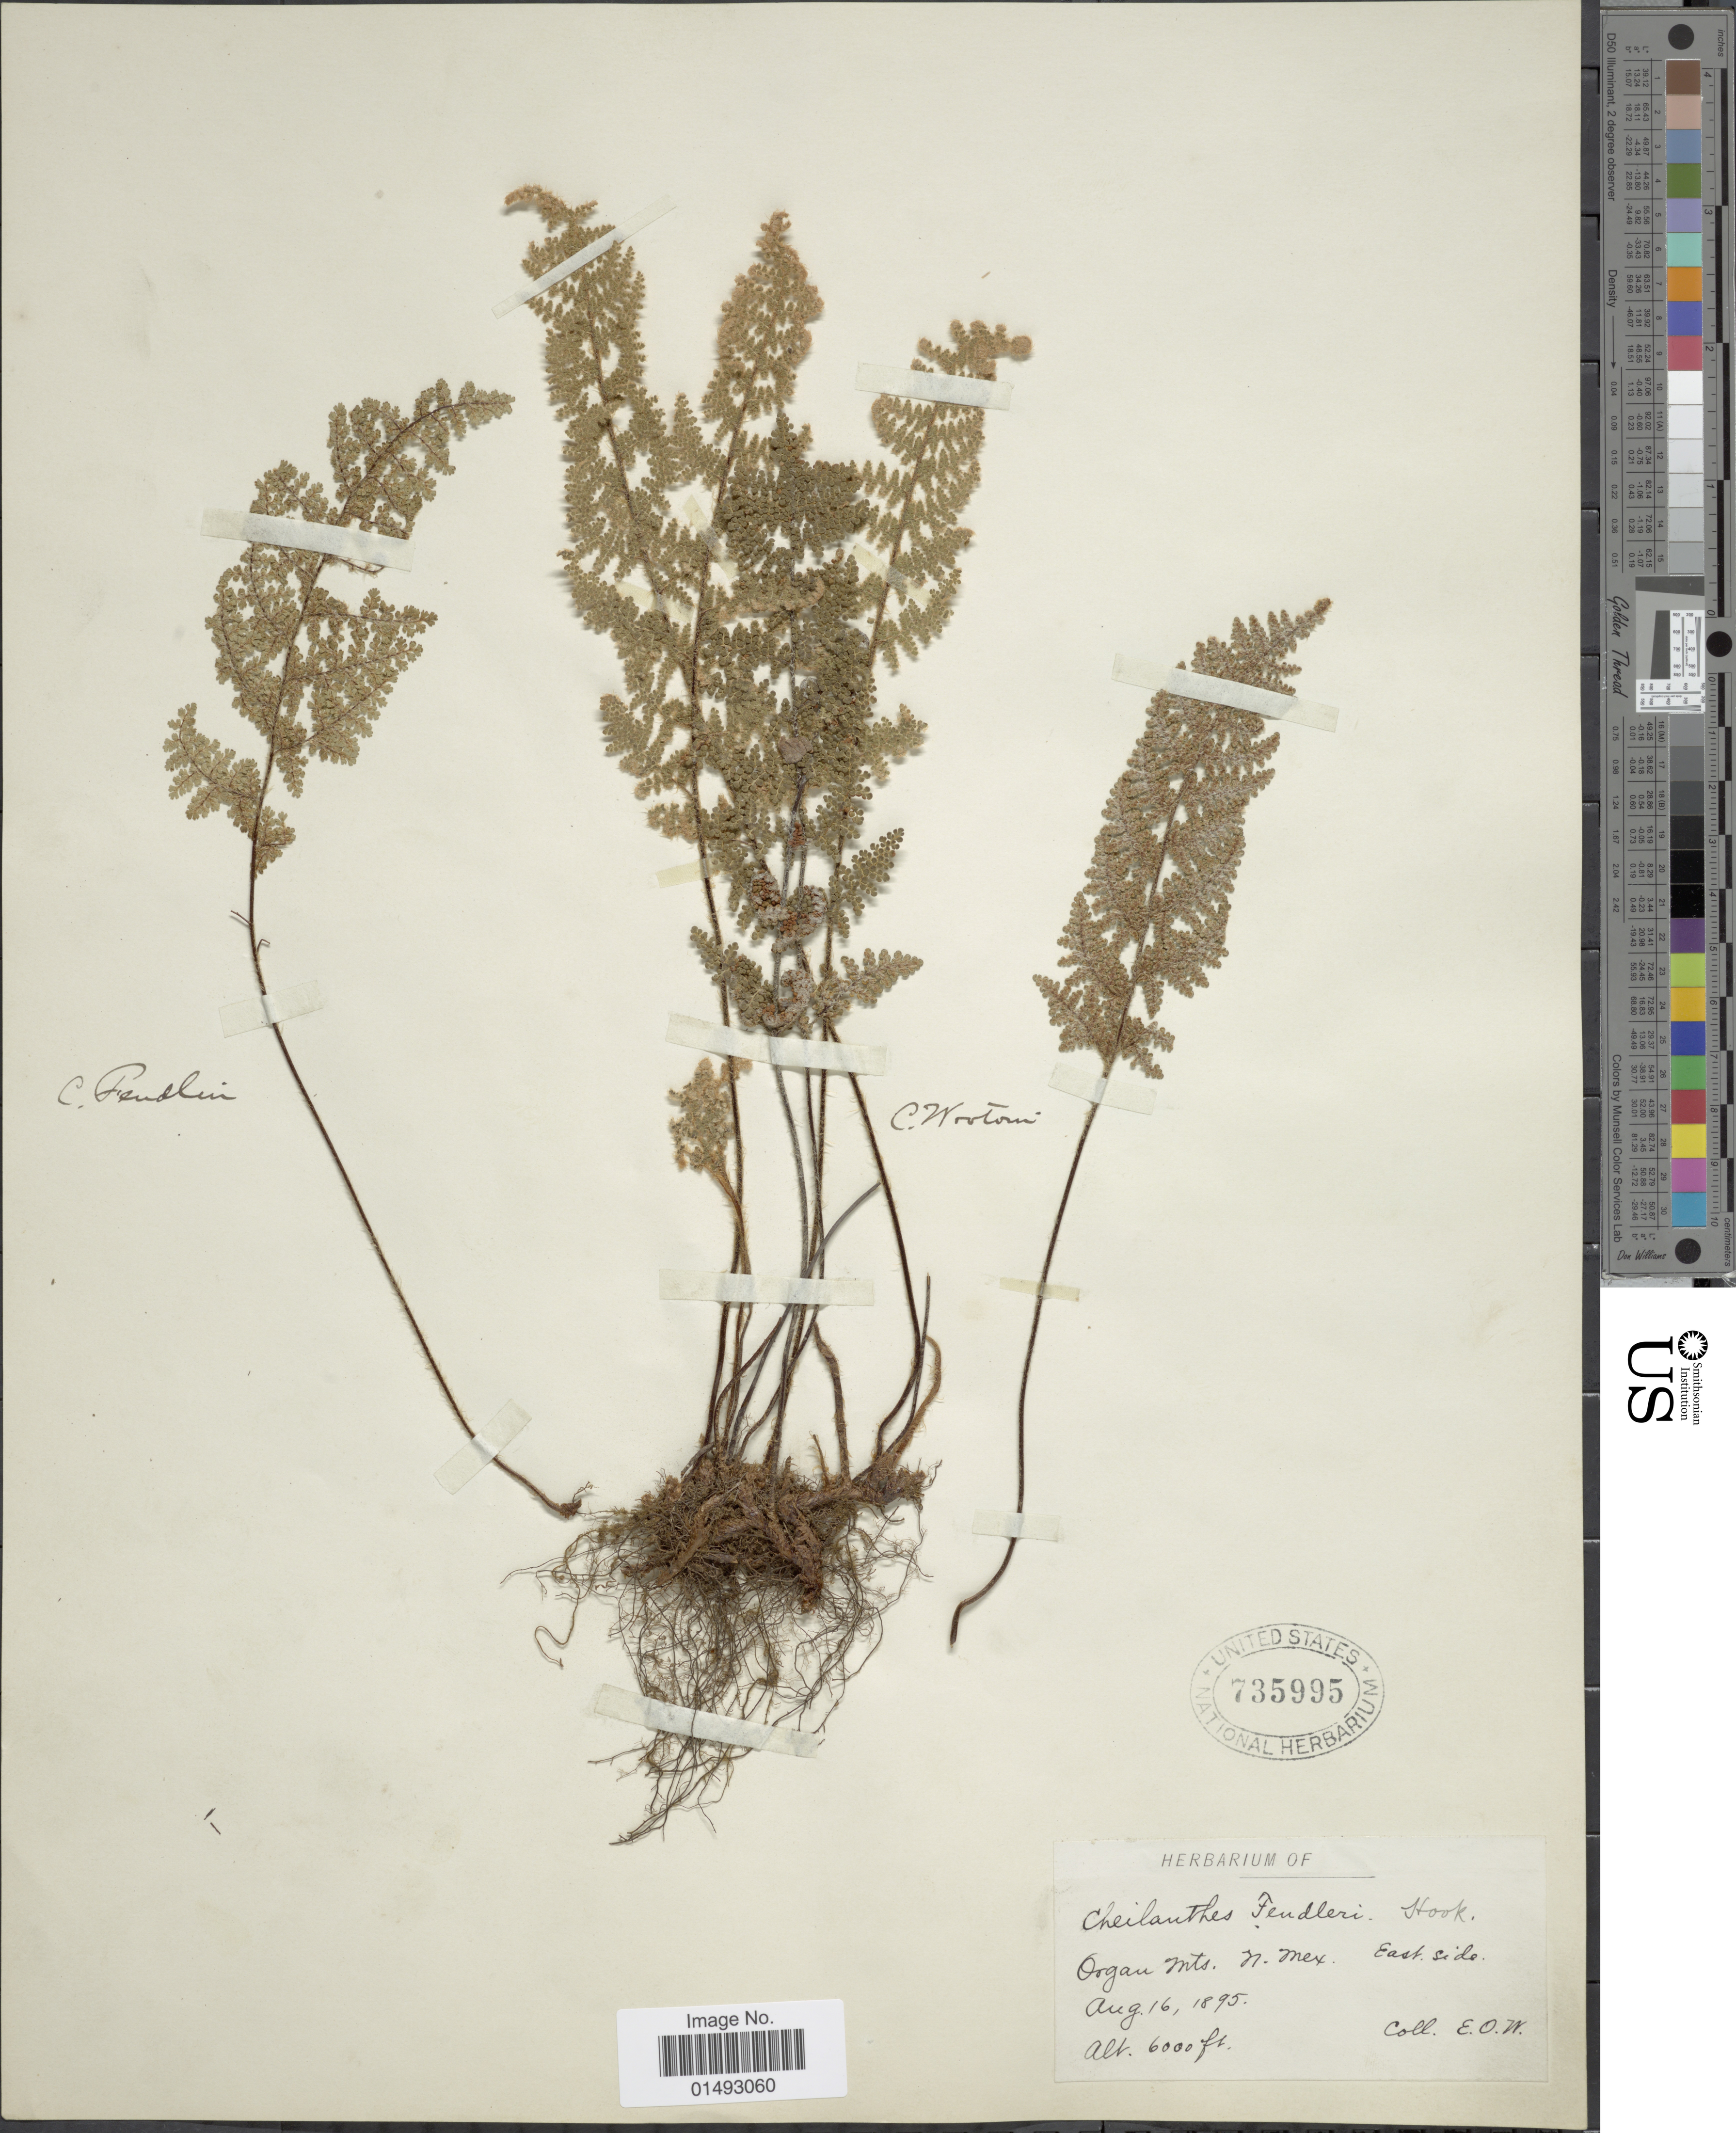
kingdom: Plantae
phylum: Tracheophyta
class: Polypodiopsida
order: Polypodiales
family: Pteridaceae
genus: Myriopteris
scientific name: Myriopteris fendleri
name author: (Hook.) E. Fourn.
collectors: E. O. W.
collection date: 1895-08-16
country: United States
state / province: New Mexico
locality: Organ Mts, East side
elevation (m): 1829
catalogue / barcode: US 735995